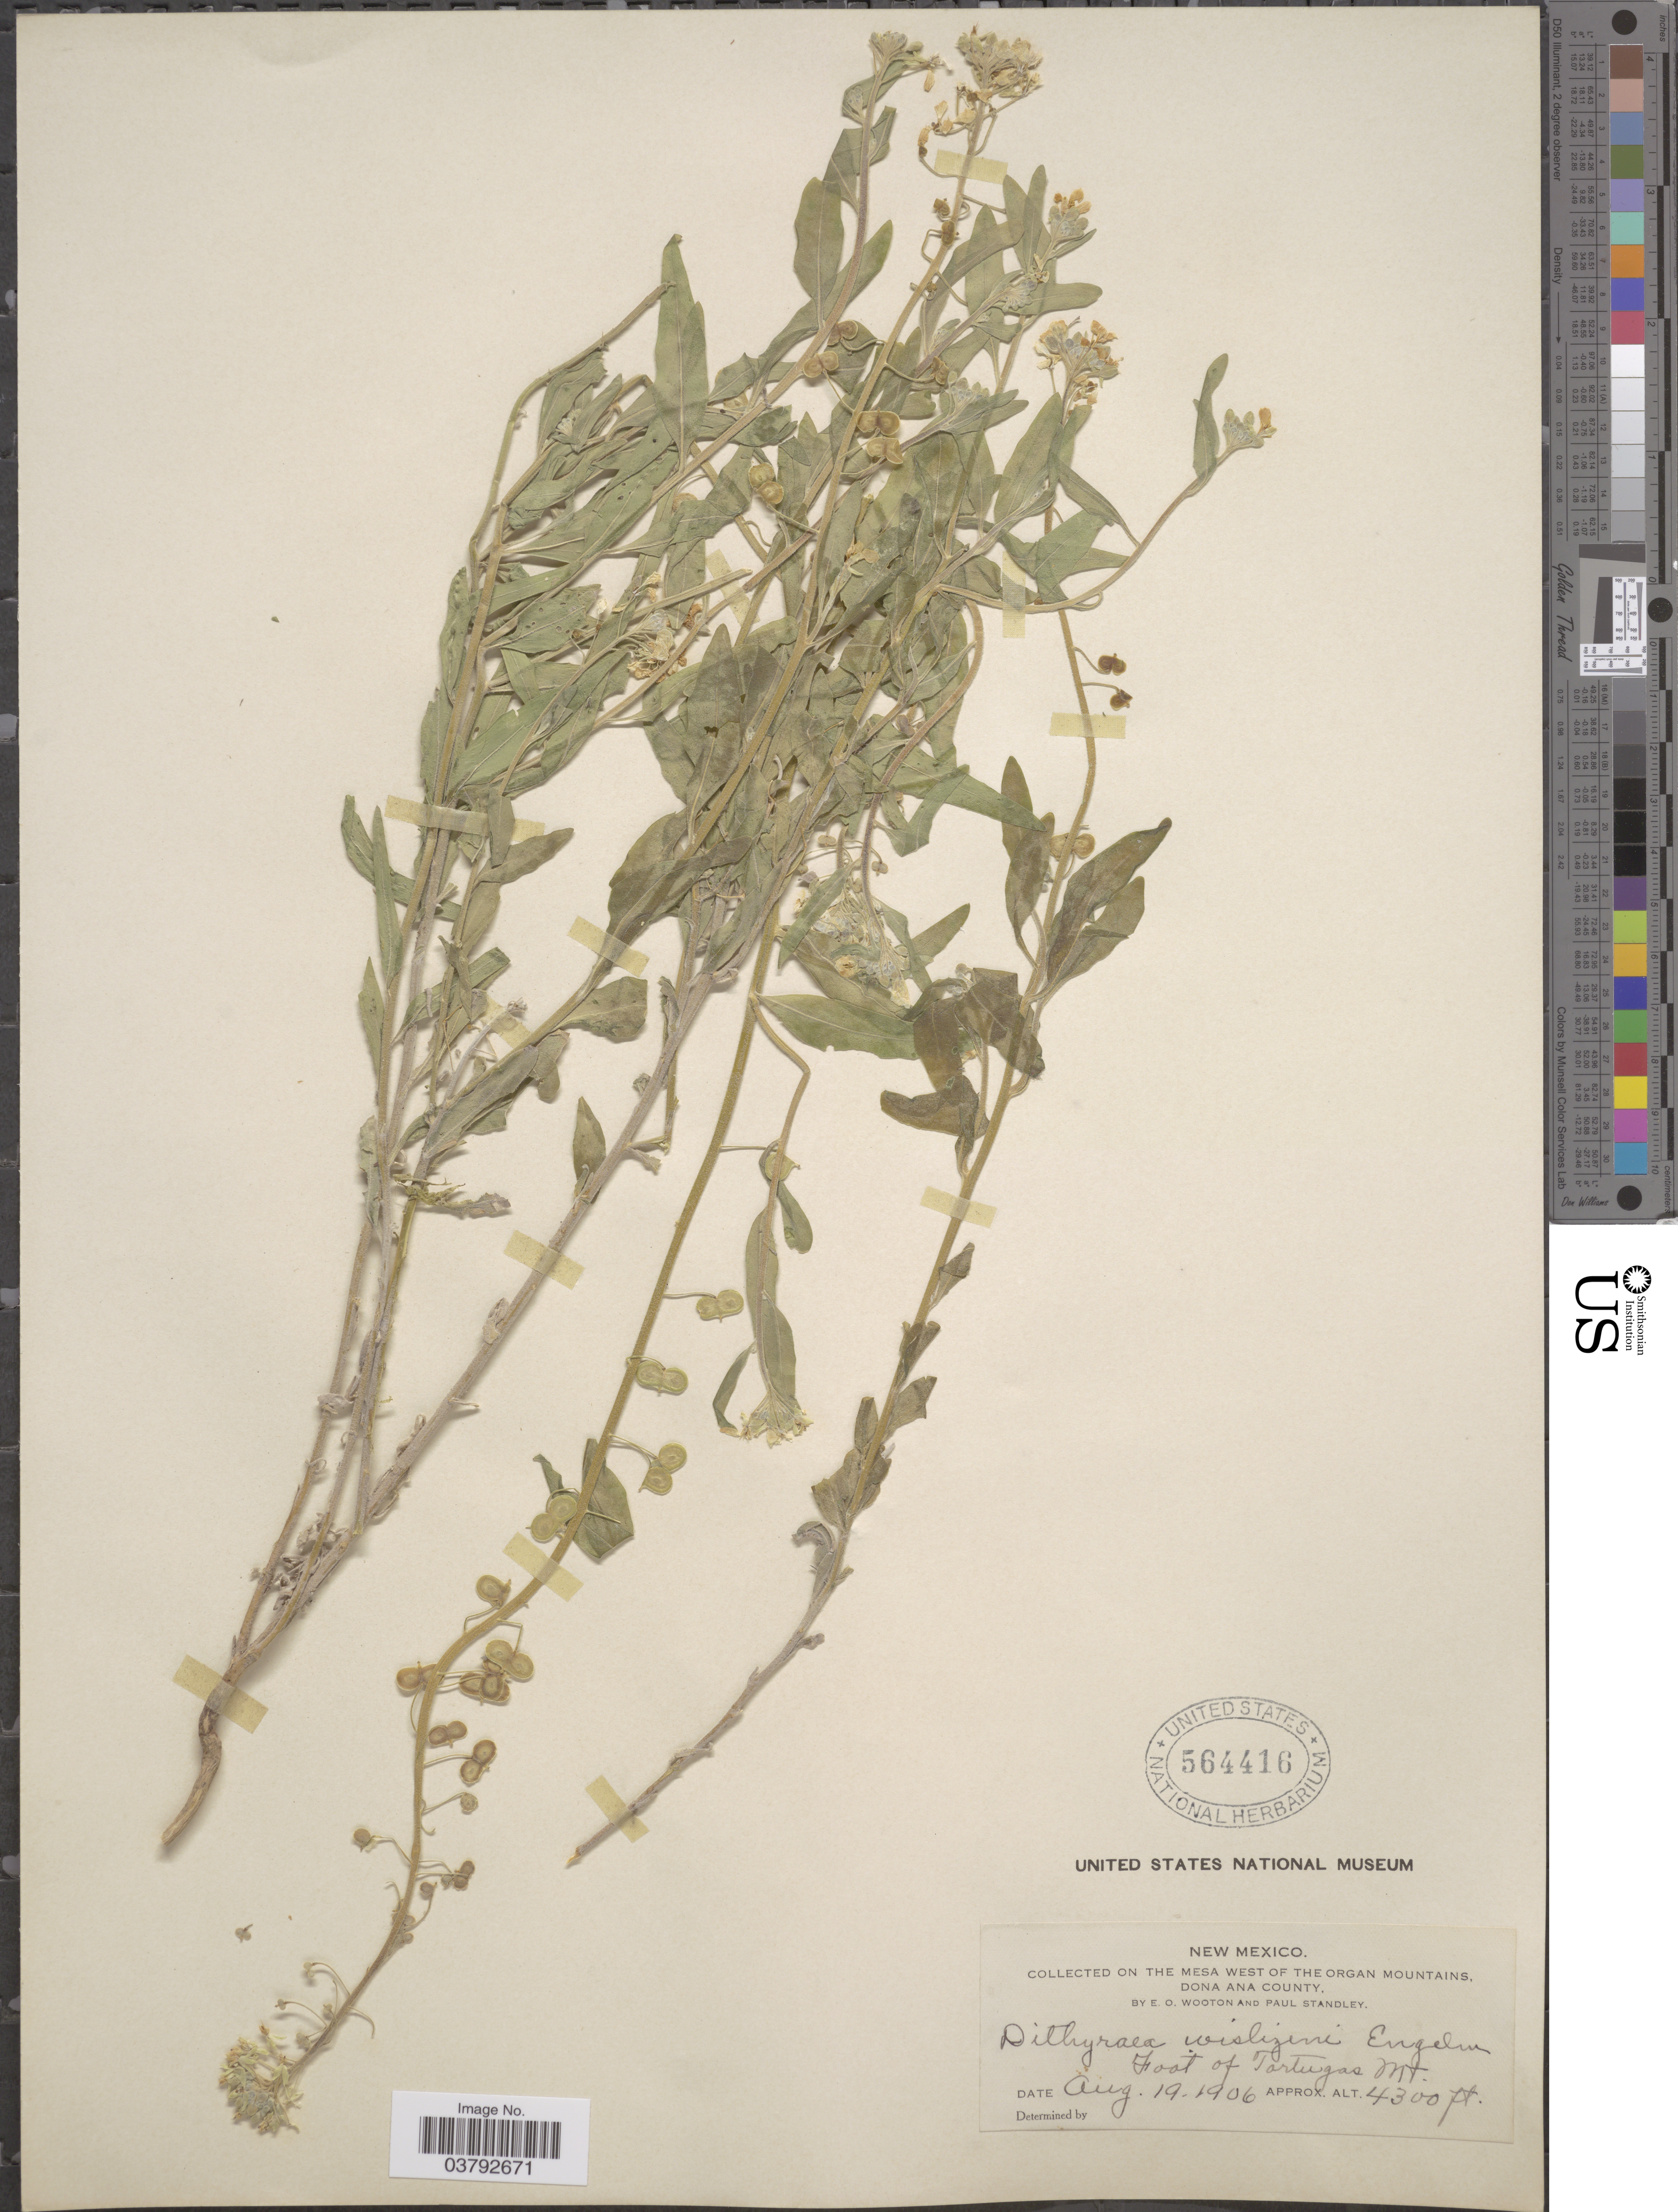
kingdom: Plantae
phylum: Tracheophyta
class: Magnoliopsida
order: Brassicales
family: Brassicaceae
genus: Dithyrea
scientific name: Dithyrea wislizeni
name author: Engelm.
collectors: E. O. Wooton & P. C. Standley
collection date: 1906-08-19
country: United States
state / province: New Mexico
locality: The Mesa west of the Organ Mountains, Dona Ana County. Foot of Tortugas Mt.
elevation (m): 1311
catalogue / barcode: US 564416